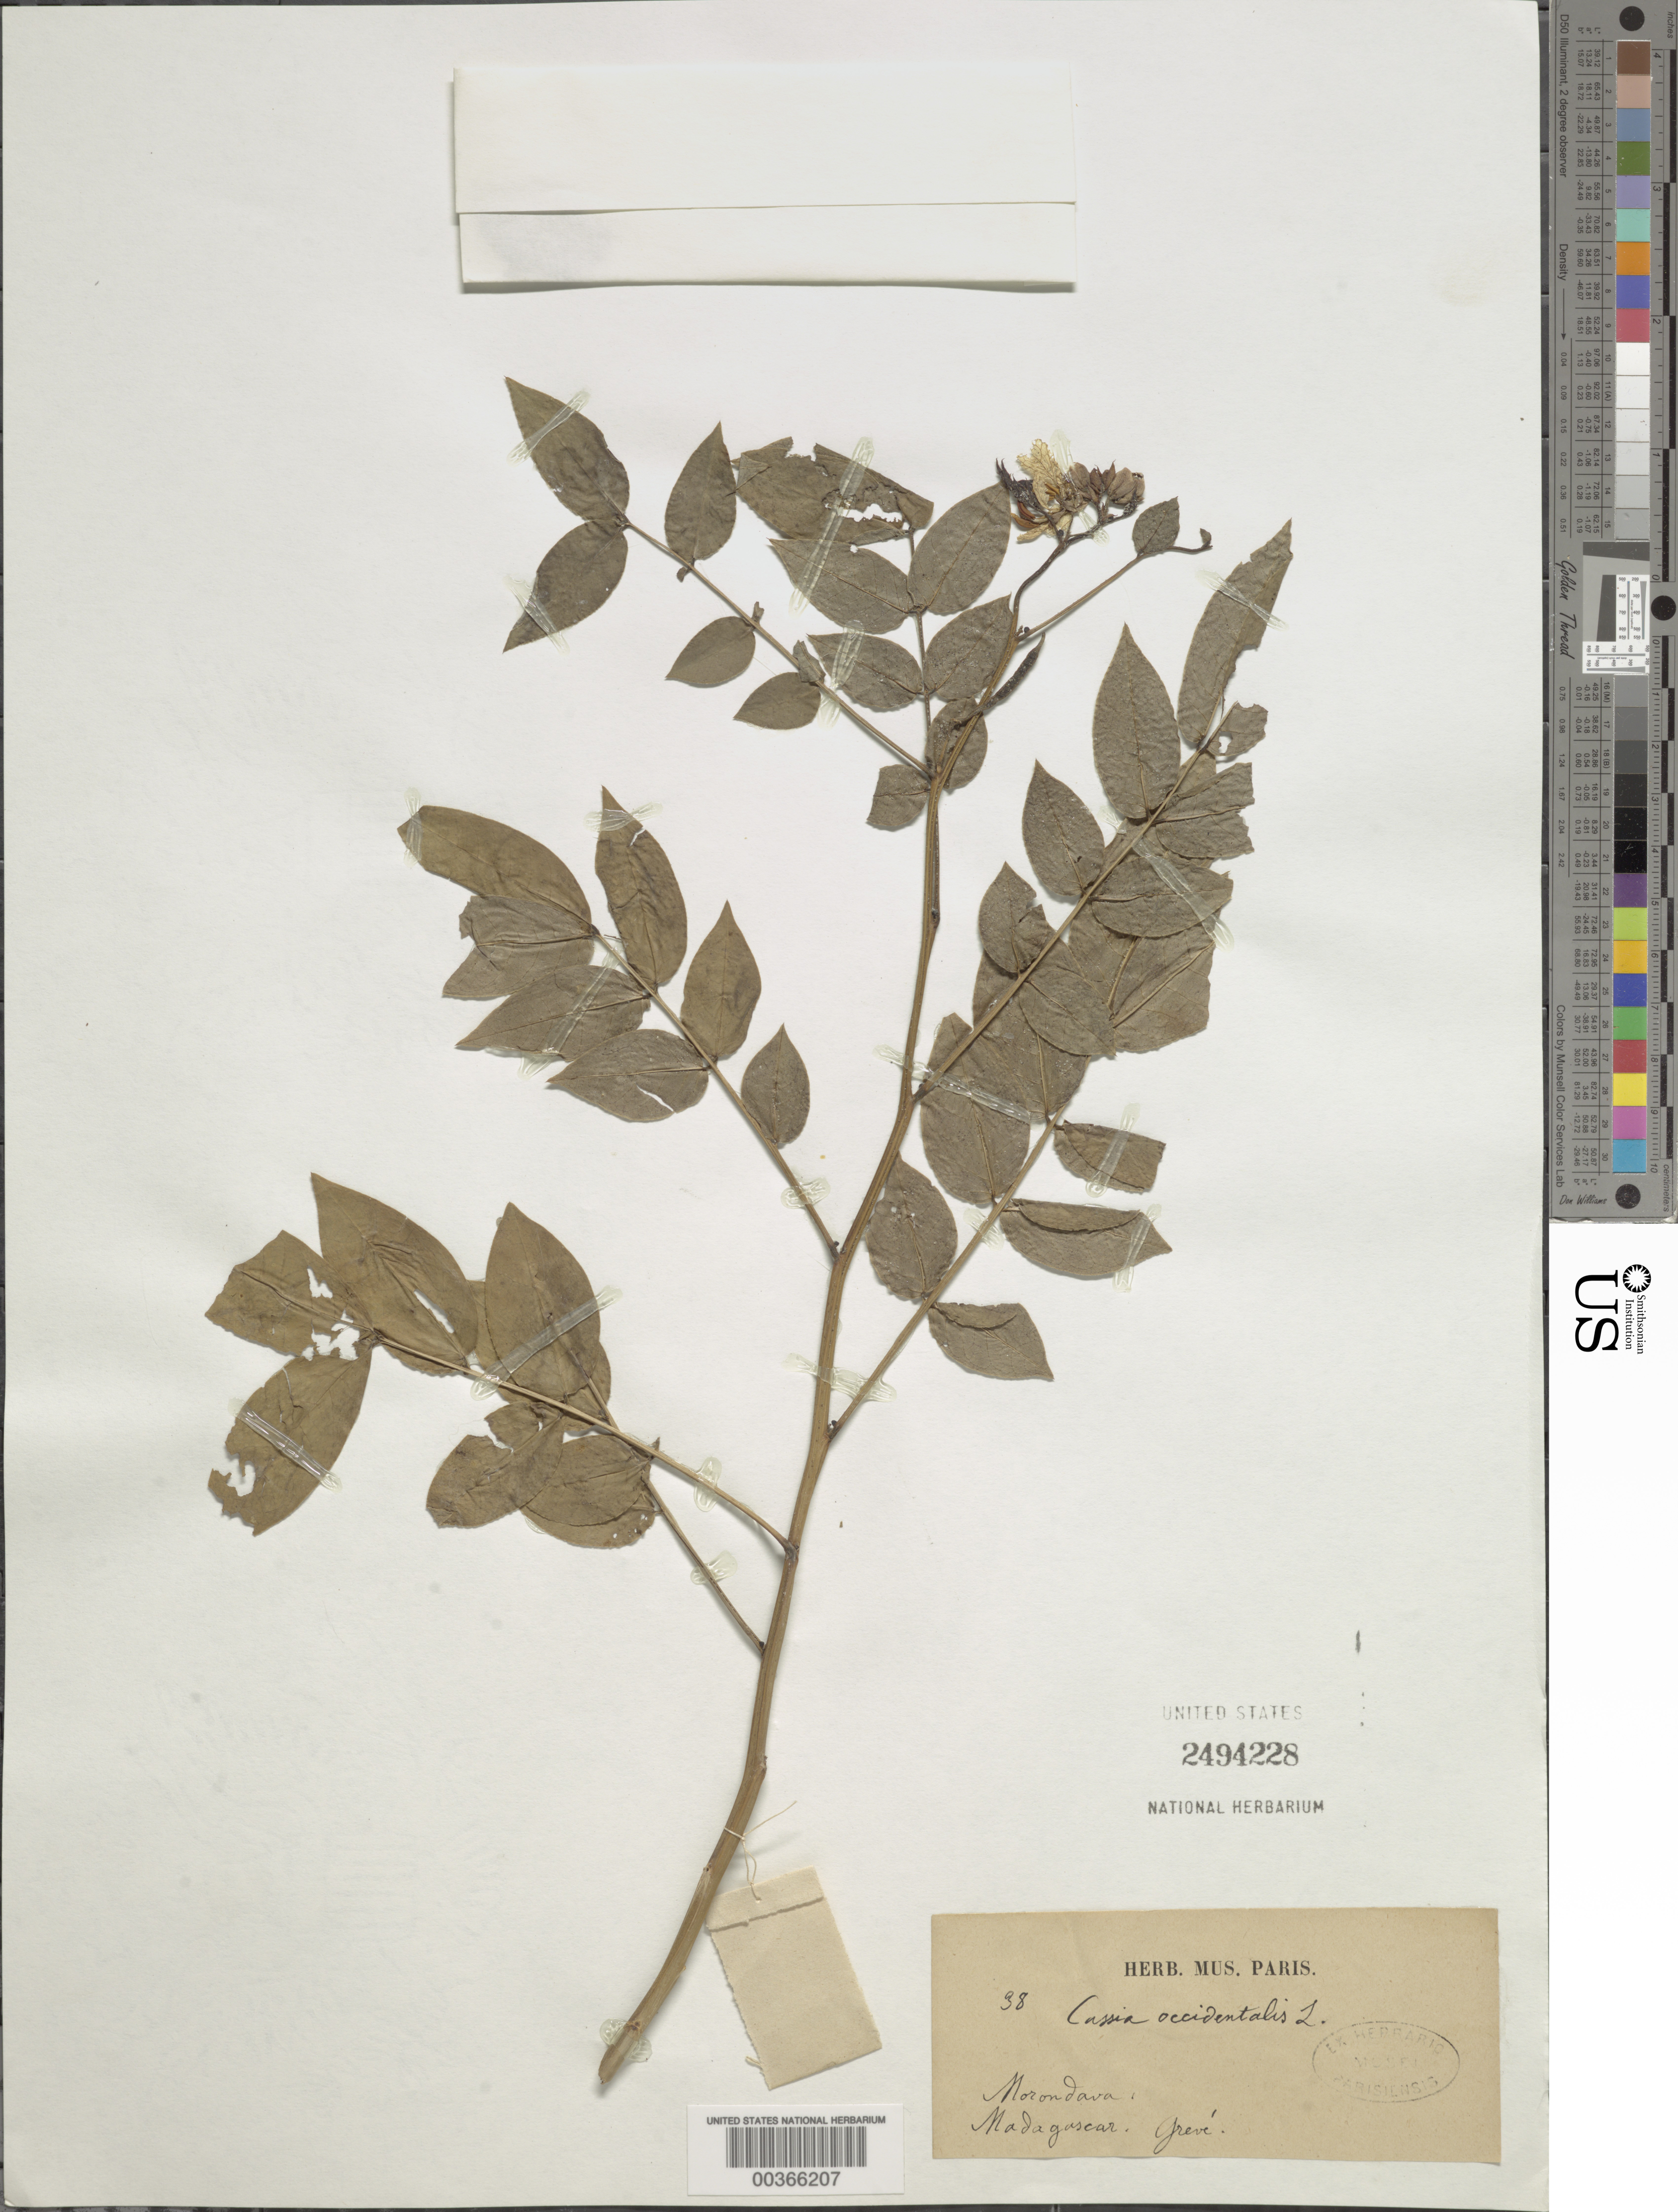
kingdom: Plantae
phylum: Tracheophyta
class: Magnoliopsida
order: Fabales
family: Fabaceae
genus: Senna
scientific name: Senna occidentalis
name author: (L.) Link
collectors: -. Grevé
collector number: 38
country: Madagascar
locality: Morondava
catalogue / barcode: US 2494228